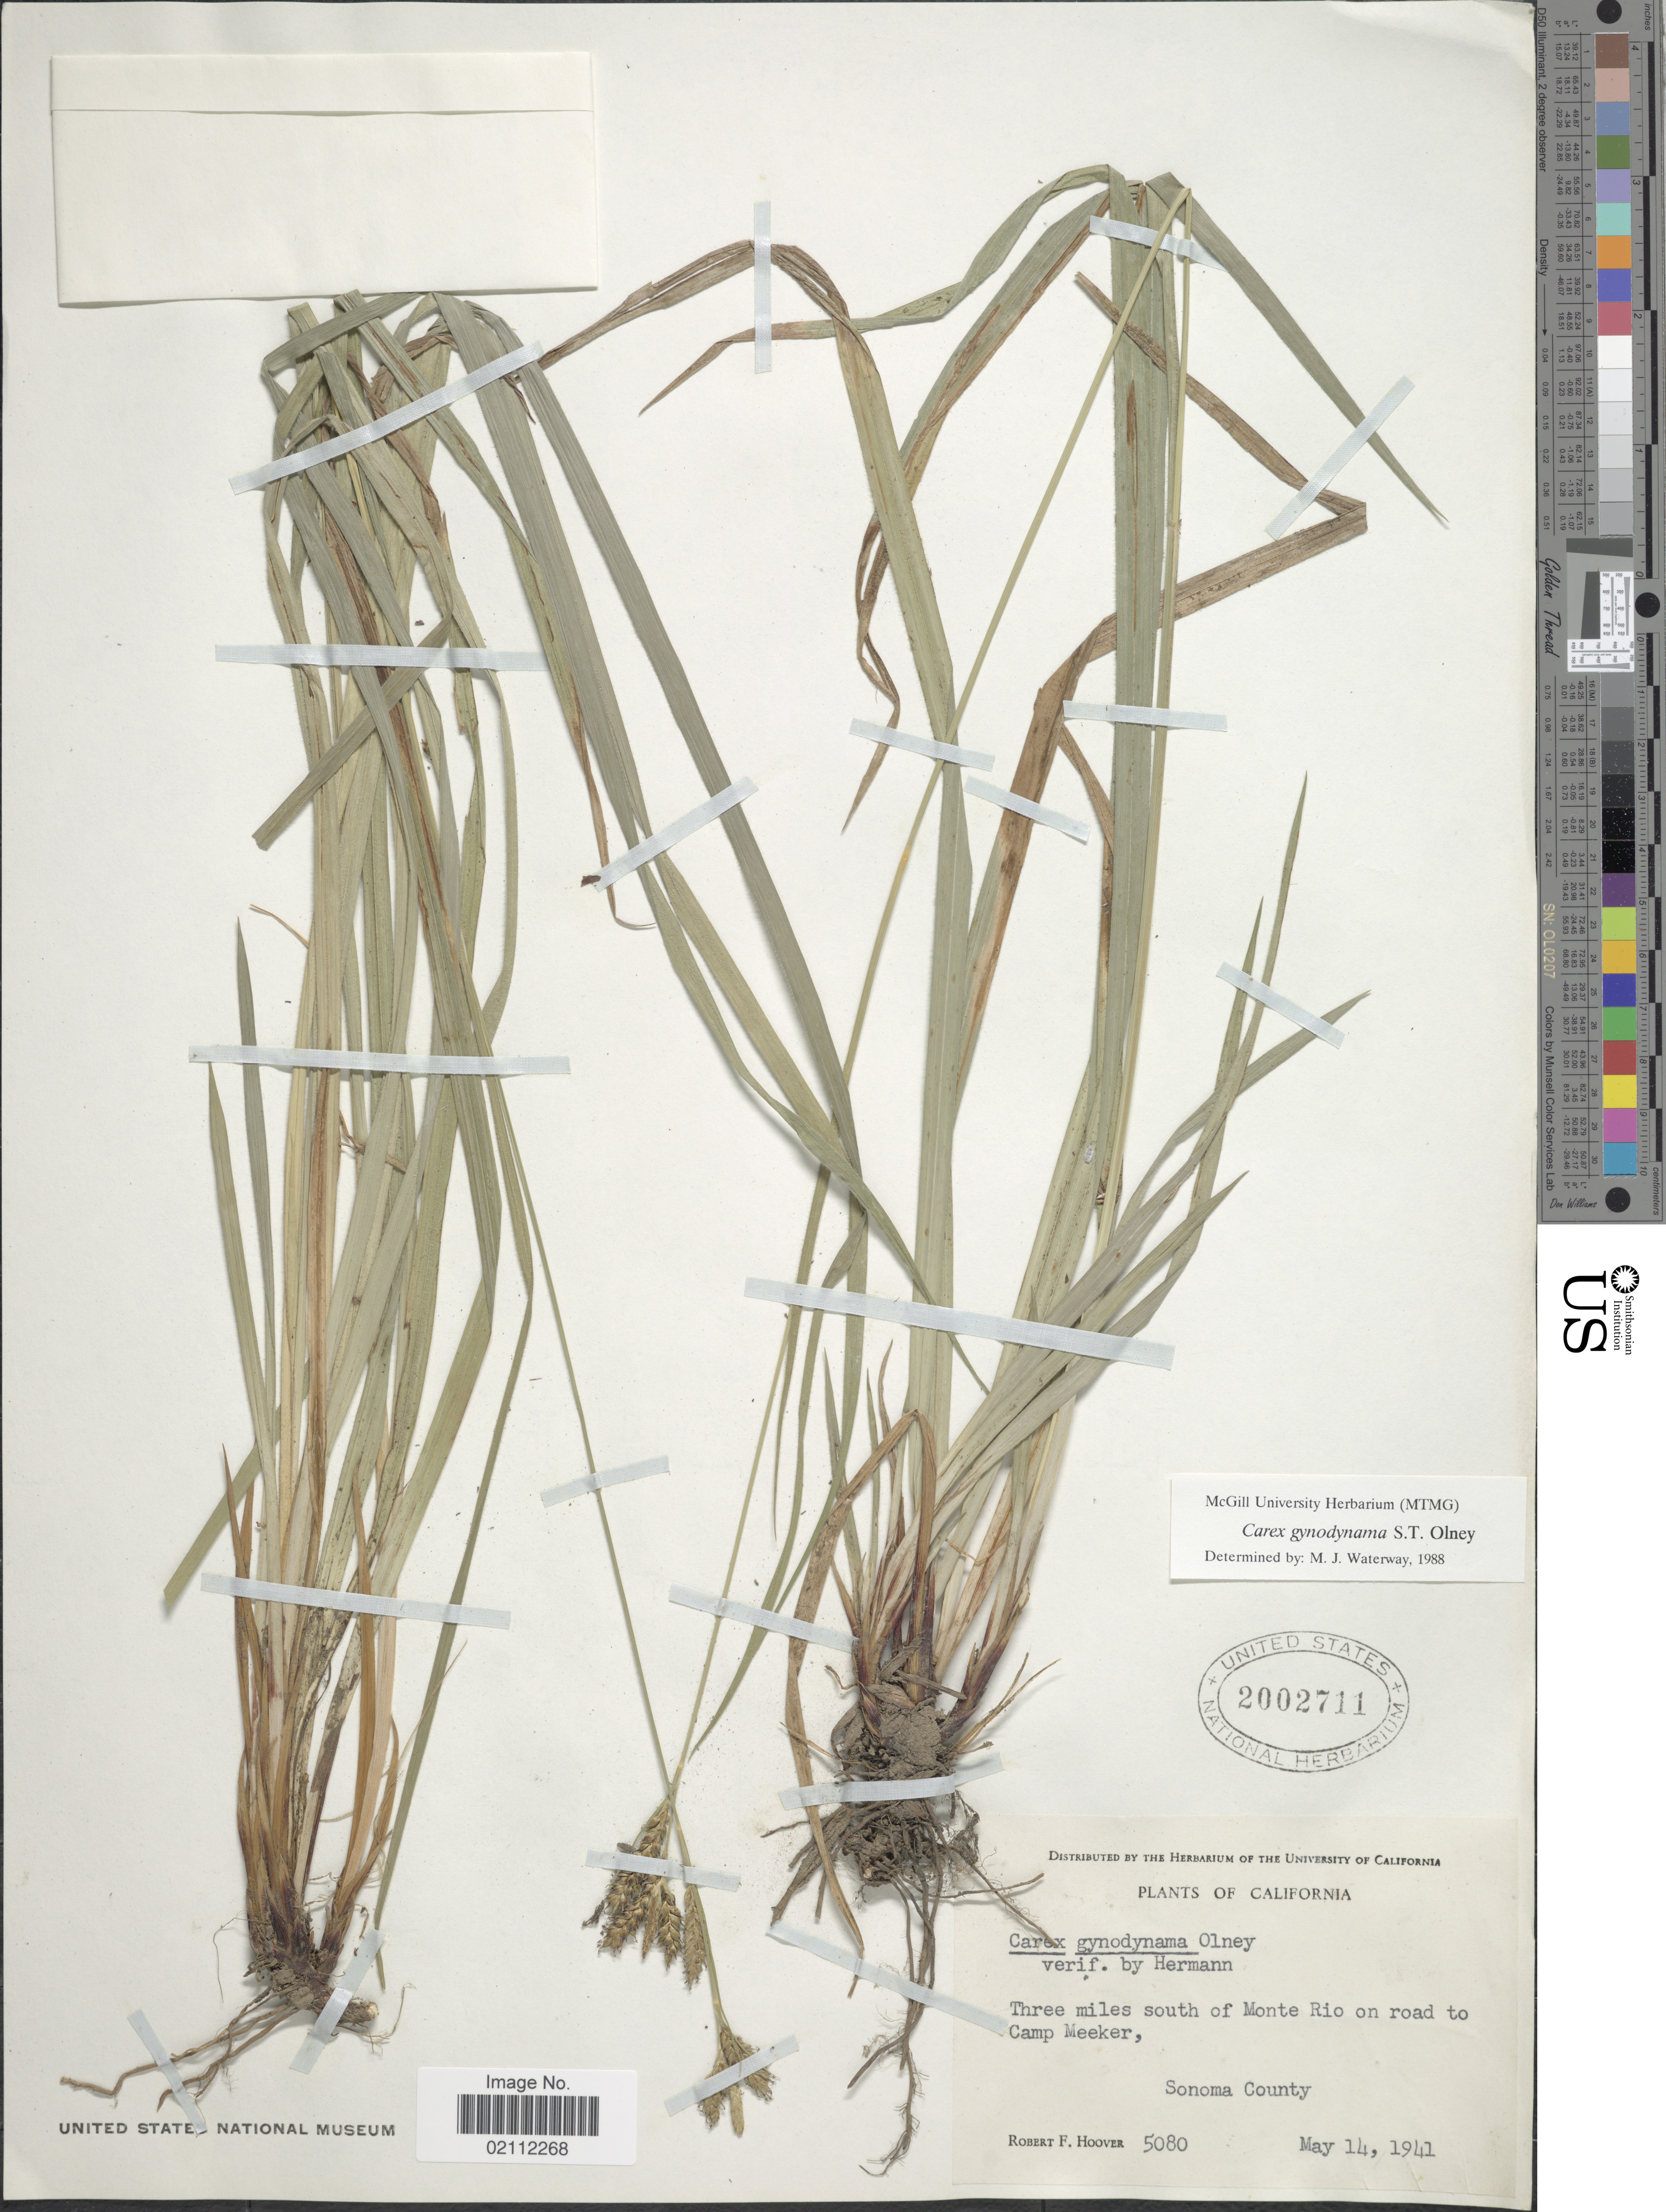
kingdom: Plantae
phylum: Tracheophyta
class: Liliopsida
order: Poales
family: Cyperaceae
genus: Carex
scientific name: Carex gynodynama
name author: Olney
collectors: R. F. Hoover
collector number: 5080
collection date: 1941-05-14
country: United States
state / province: California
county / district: Sonoma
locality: Three miles south of Monte Rio on road to Camp Meeker, Sonoma County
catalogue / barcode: US 2002711